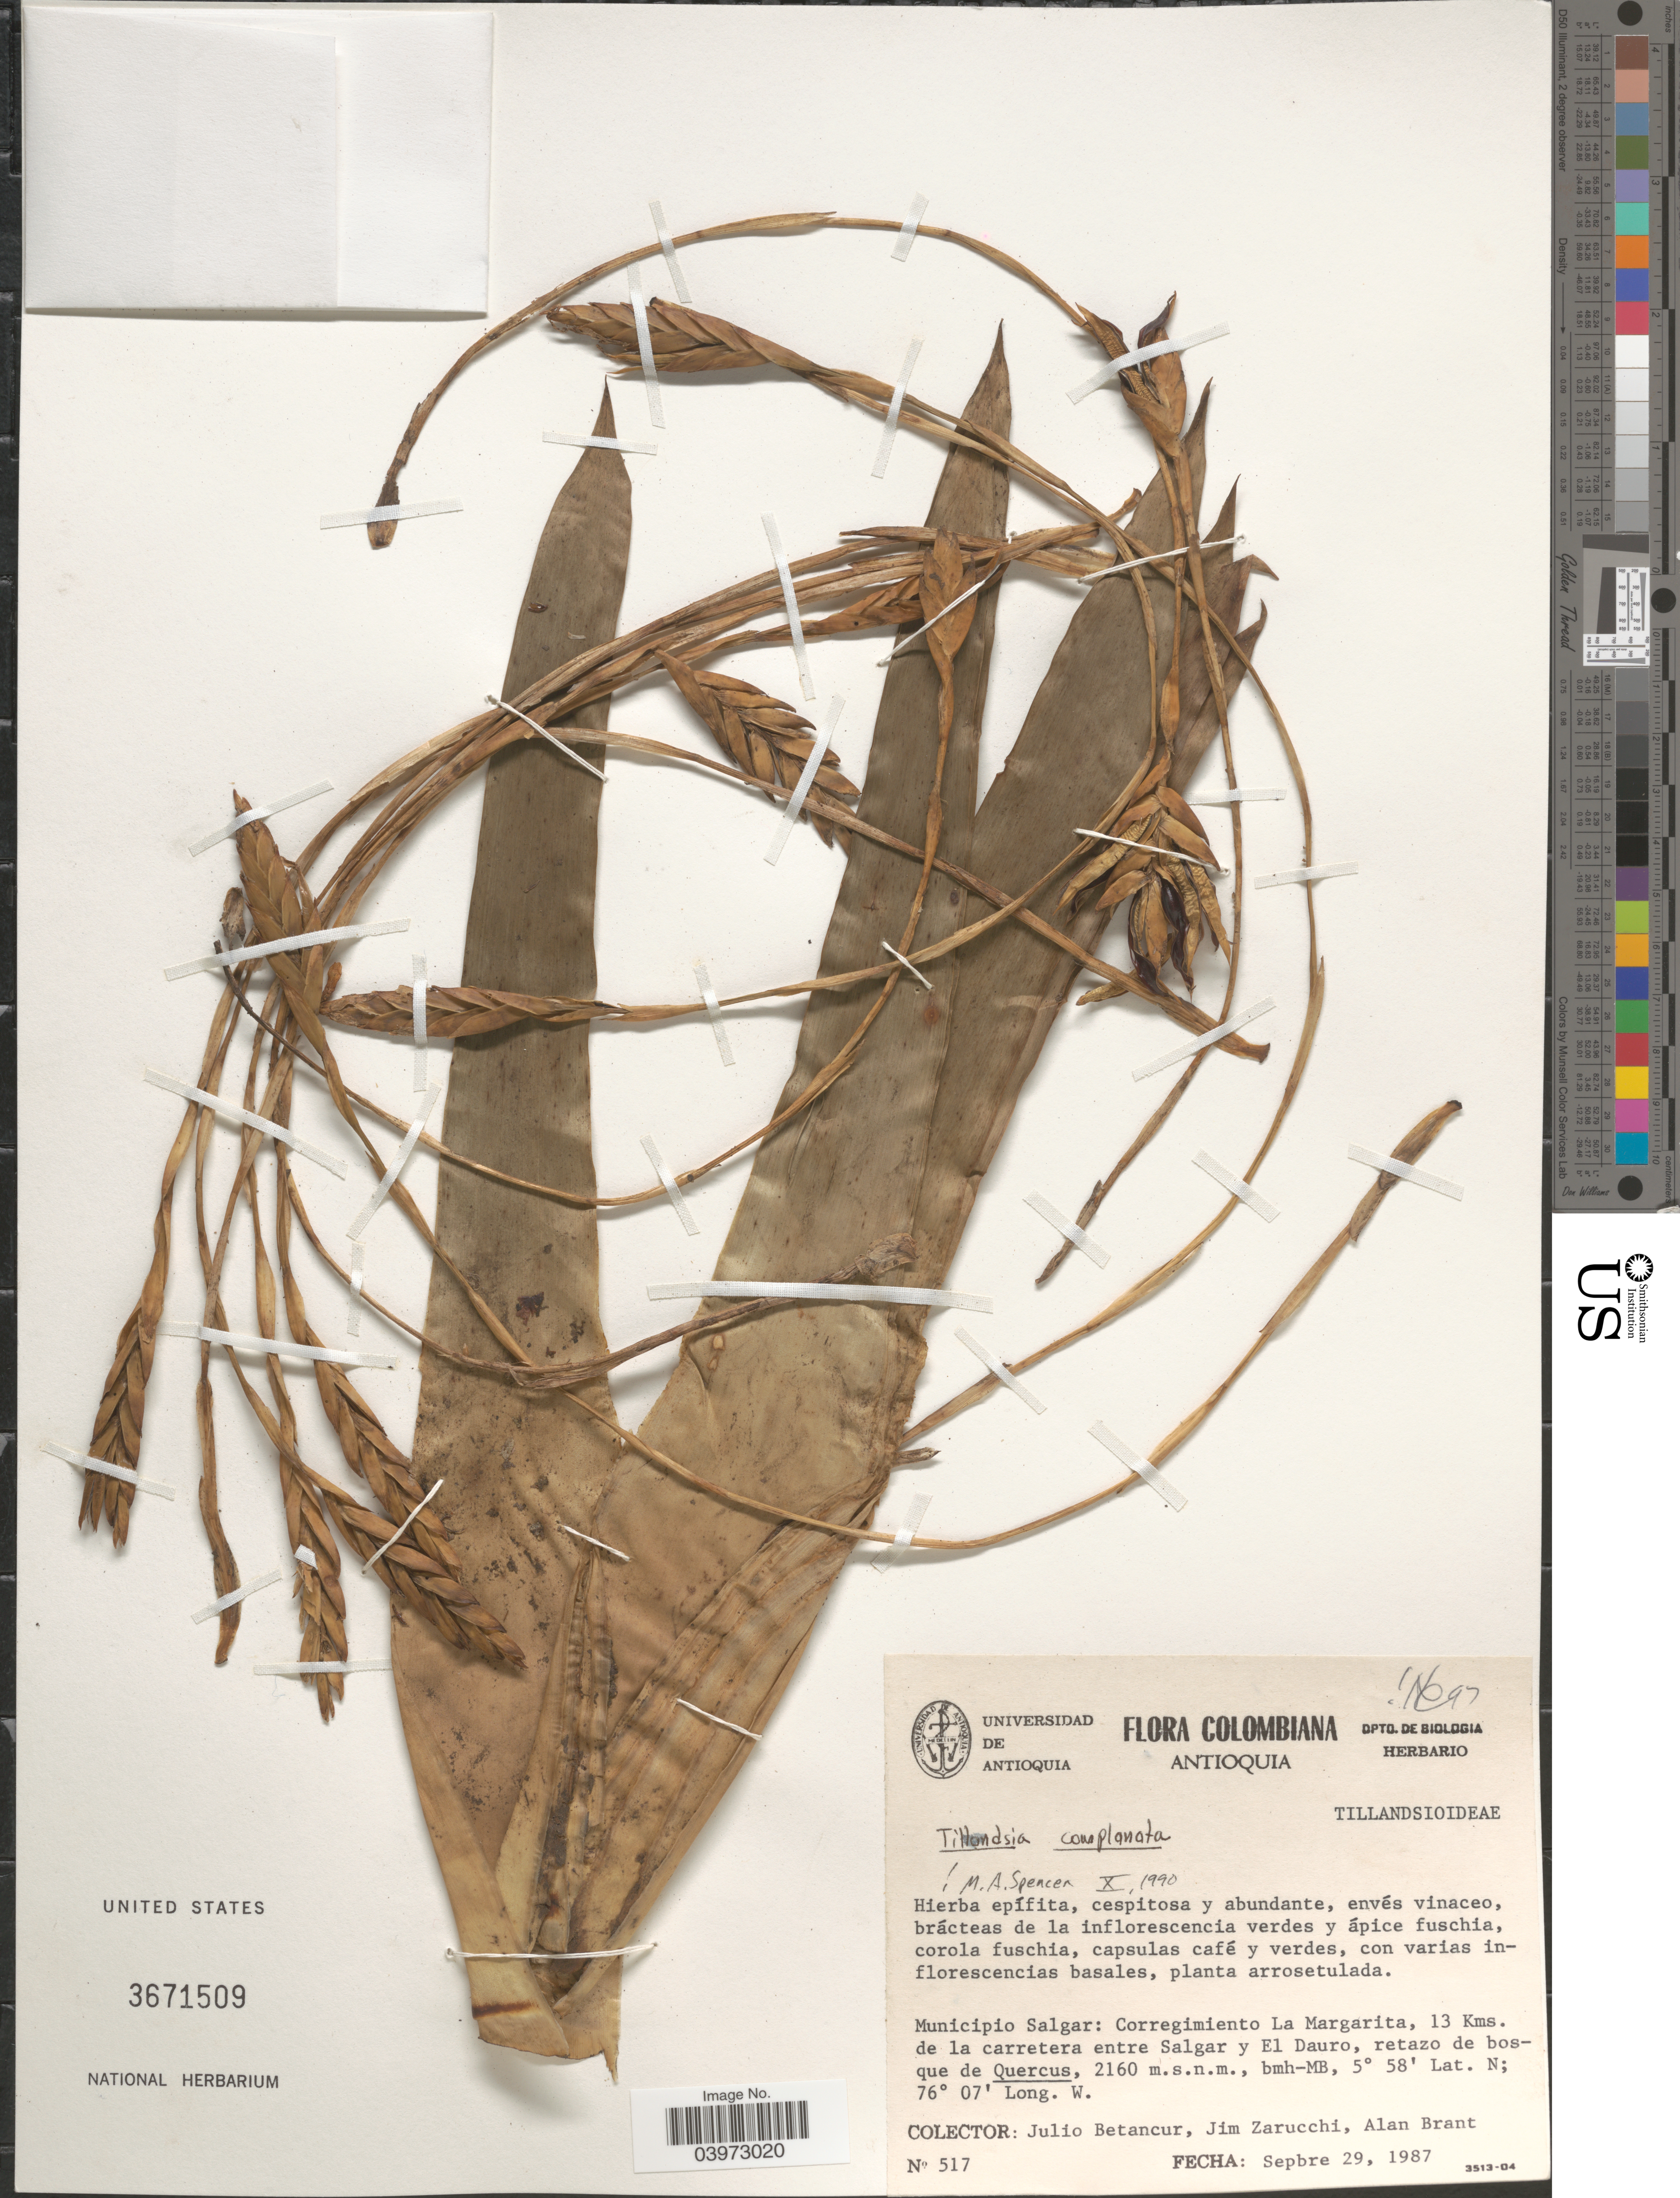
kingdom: Plantae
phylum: Tracheophyta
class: Liliopsida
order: Poales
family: Bromeliaceae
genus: Tillandsia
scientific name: Tillandsia complanata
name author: Benth.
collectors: J. Betancur, J. L. Zarucchi & A. Brant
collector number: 517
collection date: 1987-09-29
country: Colombia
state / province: Antioquia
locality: Municipio Salgar: Corregimiento La Margarita, 13 Kms. de la carretera entre Salgar y El Dauro, retazo de bosque de Quercus, bmh-MB.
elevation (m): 2160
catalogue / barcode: US 3671509